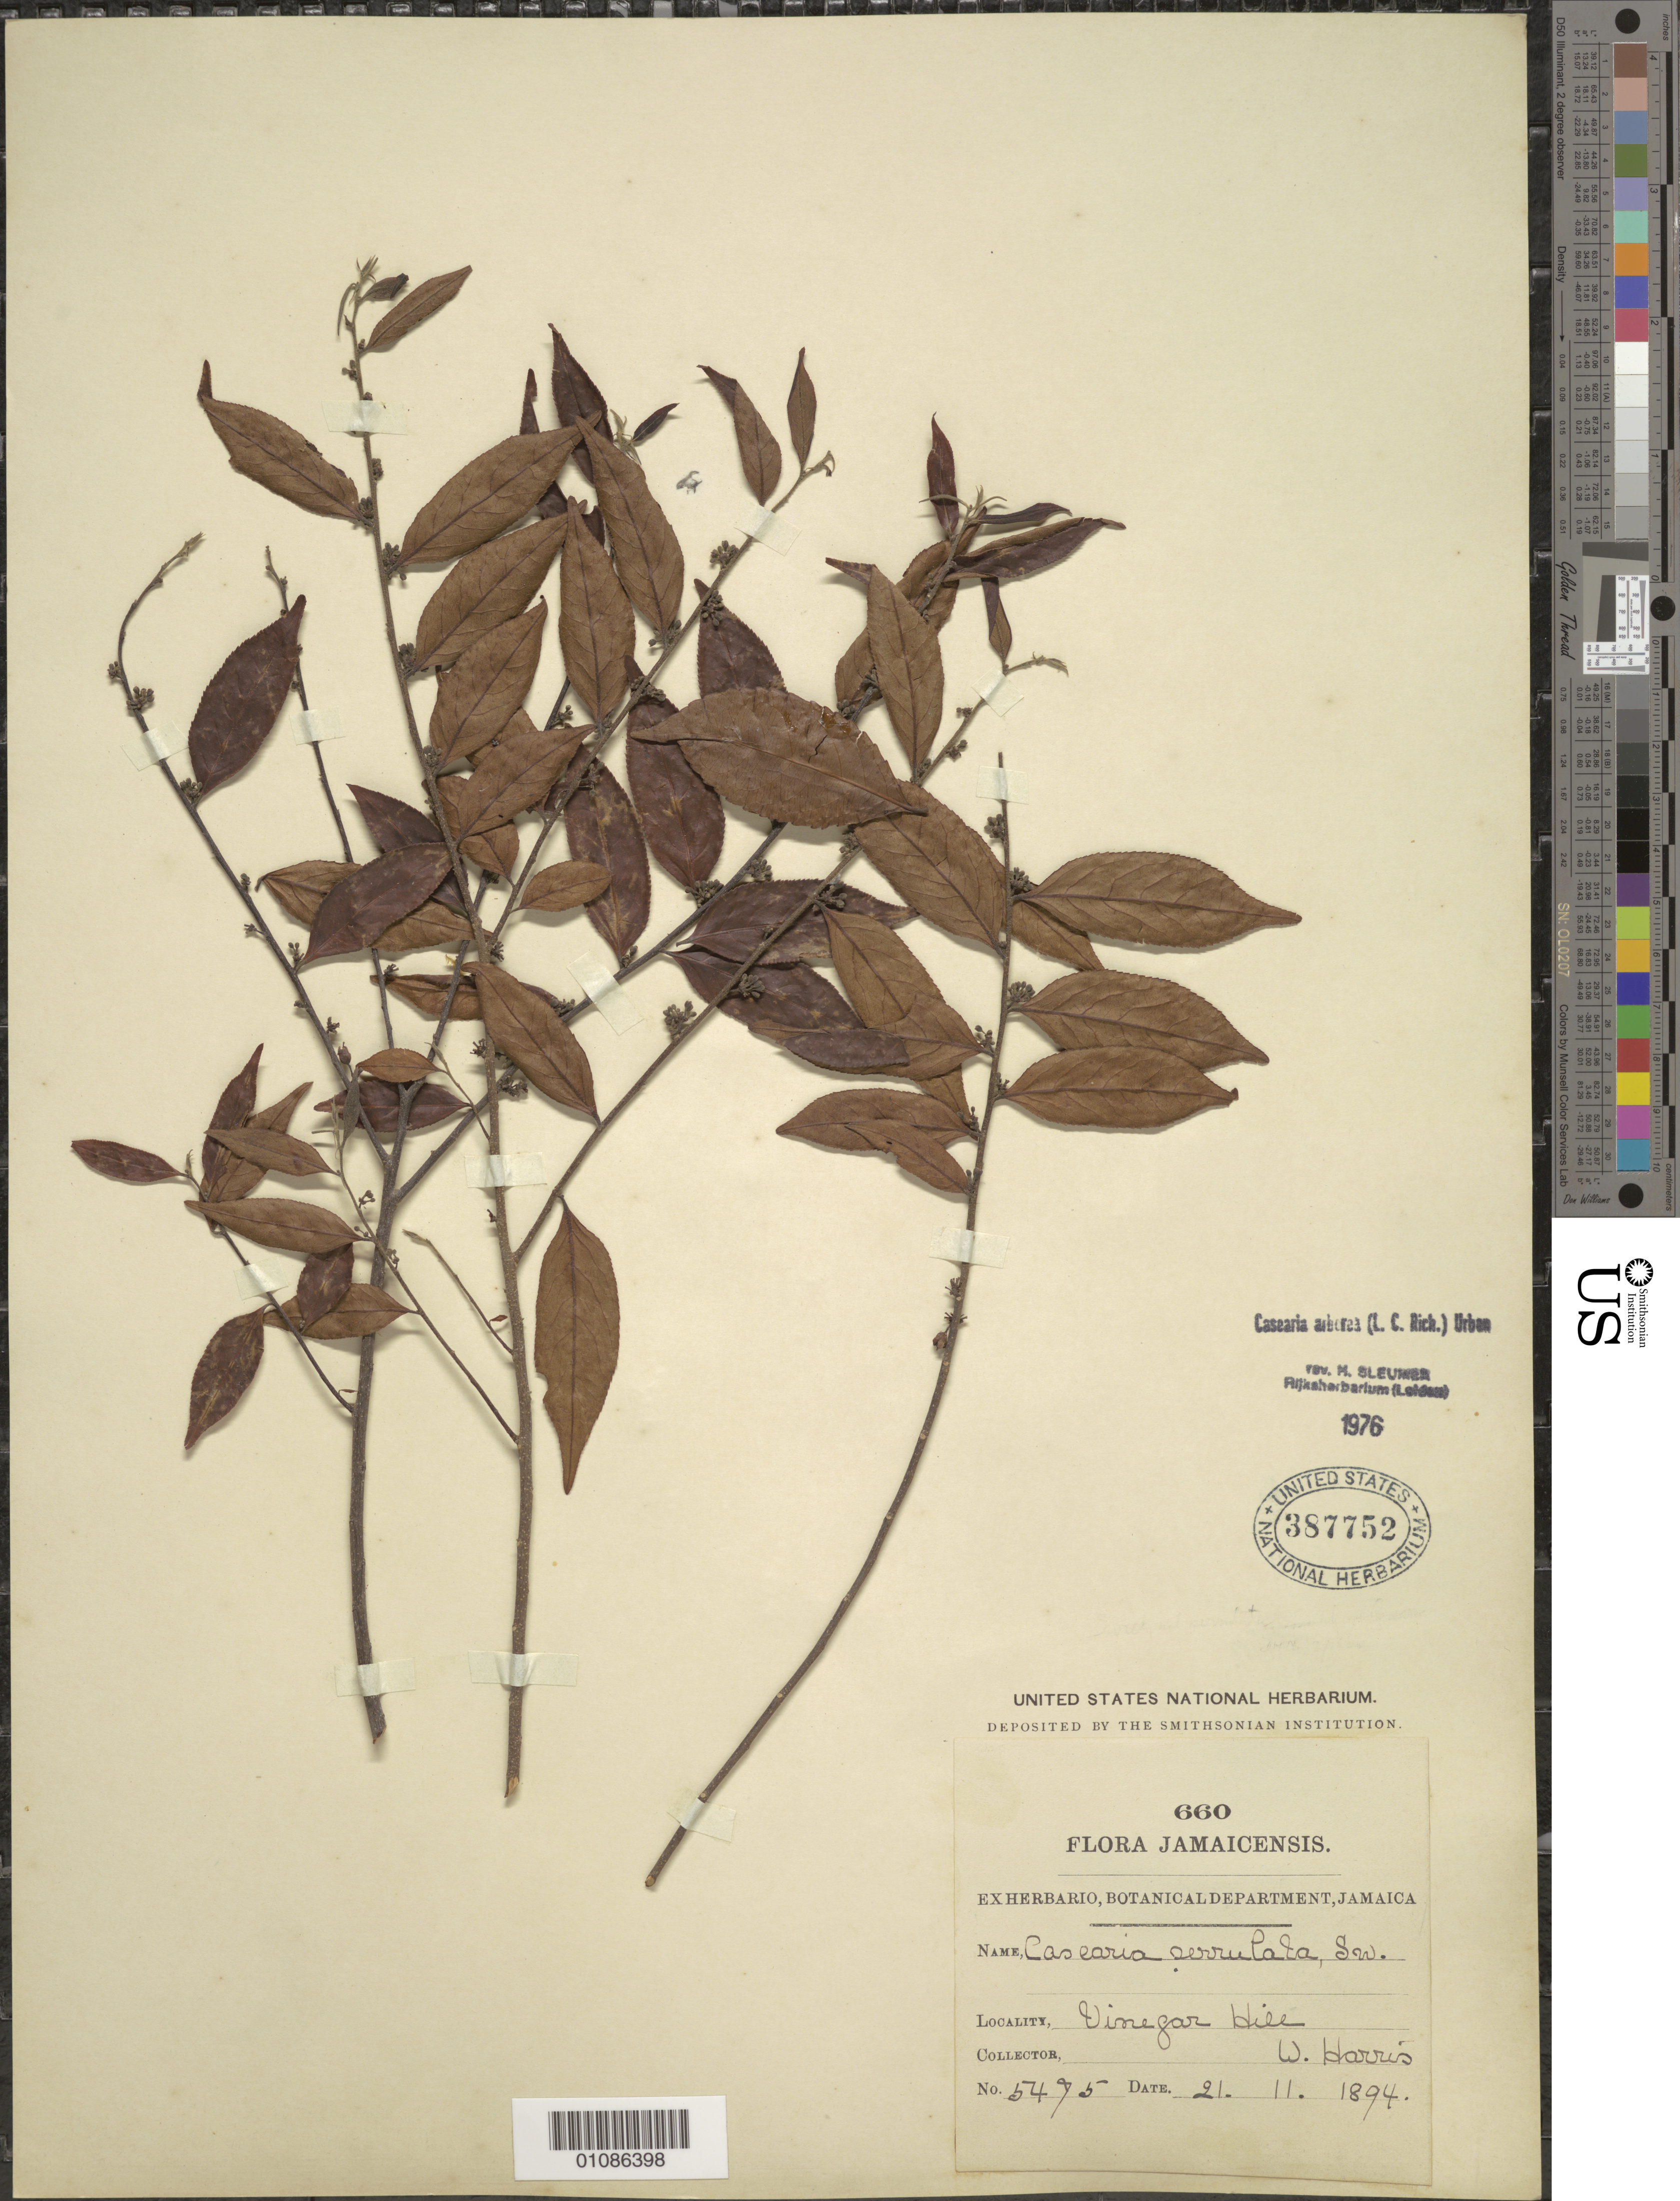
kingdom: Plantae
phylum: Tracheophyta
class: Magnoliopsida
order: Malpighiales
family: Salicaceae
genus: Casearia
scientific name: Casearia serrulata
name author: Sw.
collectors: W. Hough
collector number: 5475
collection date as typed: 21 Nov 1894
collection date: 1894-11-21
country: Jamaica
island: Jamaica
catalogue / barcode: US 387752